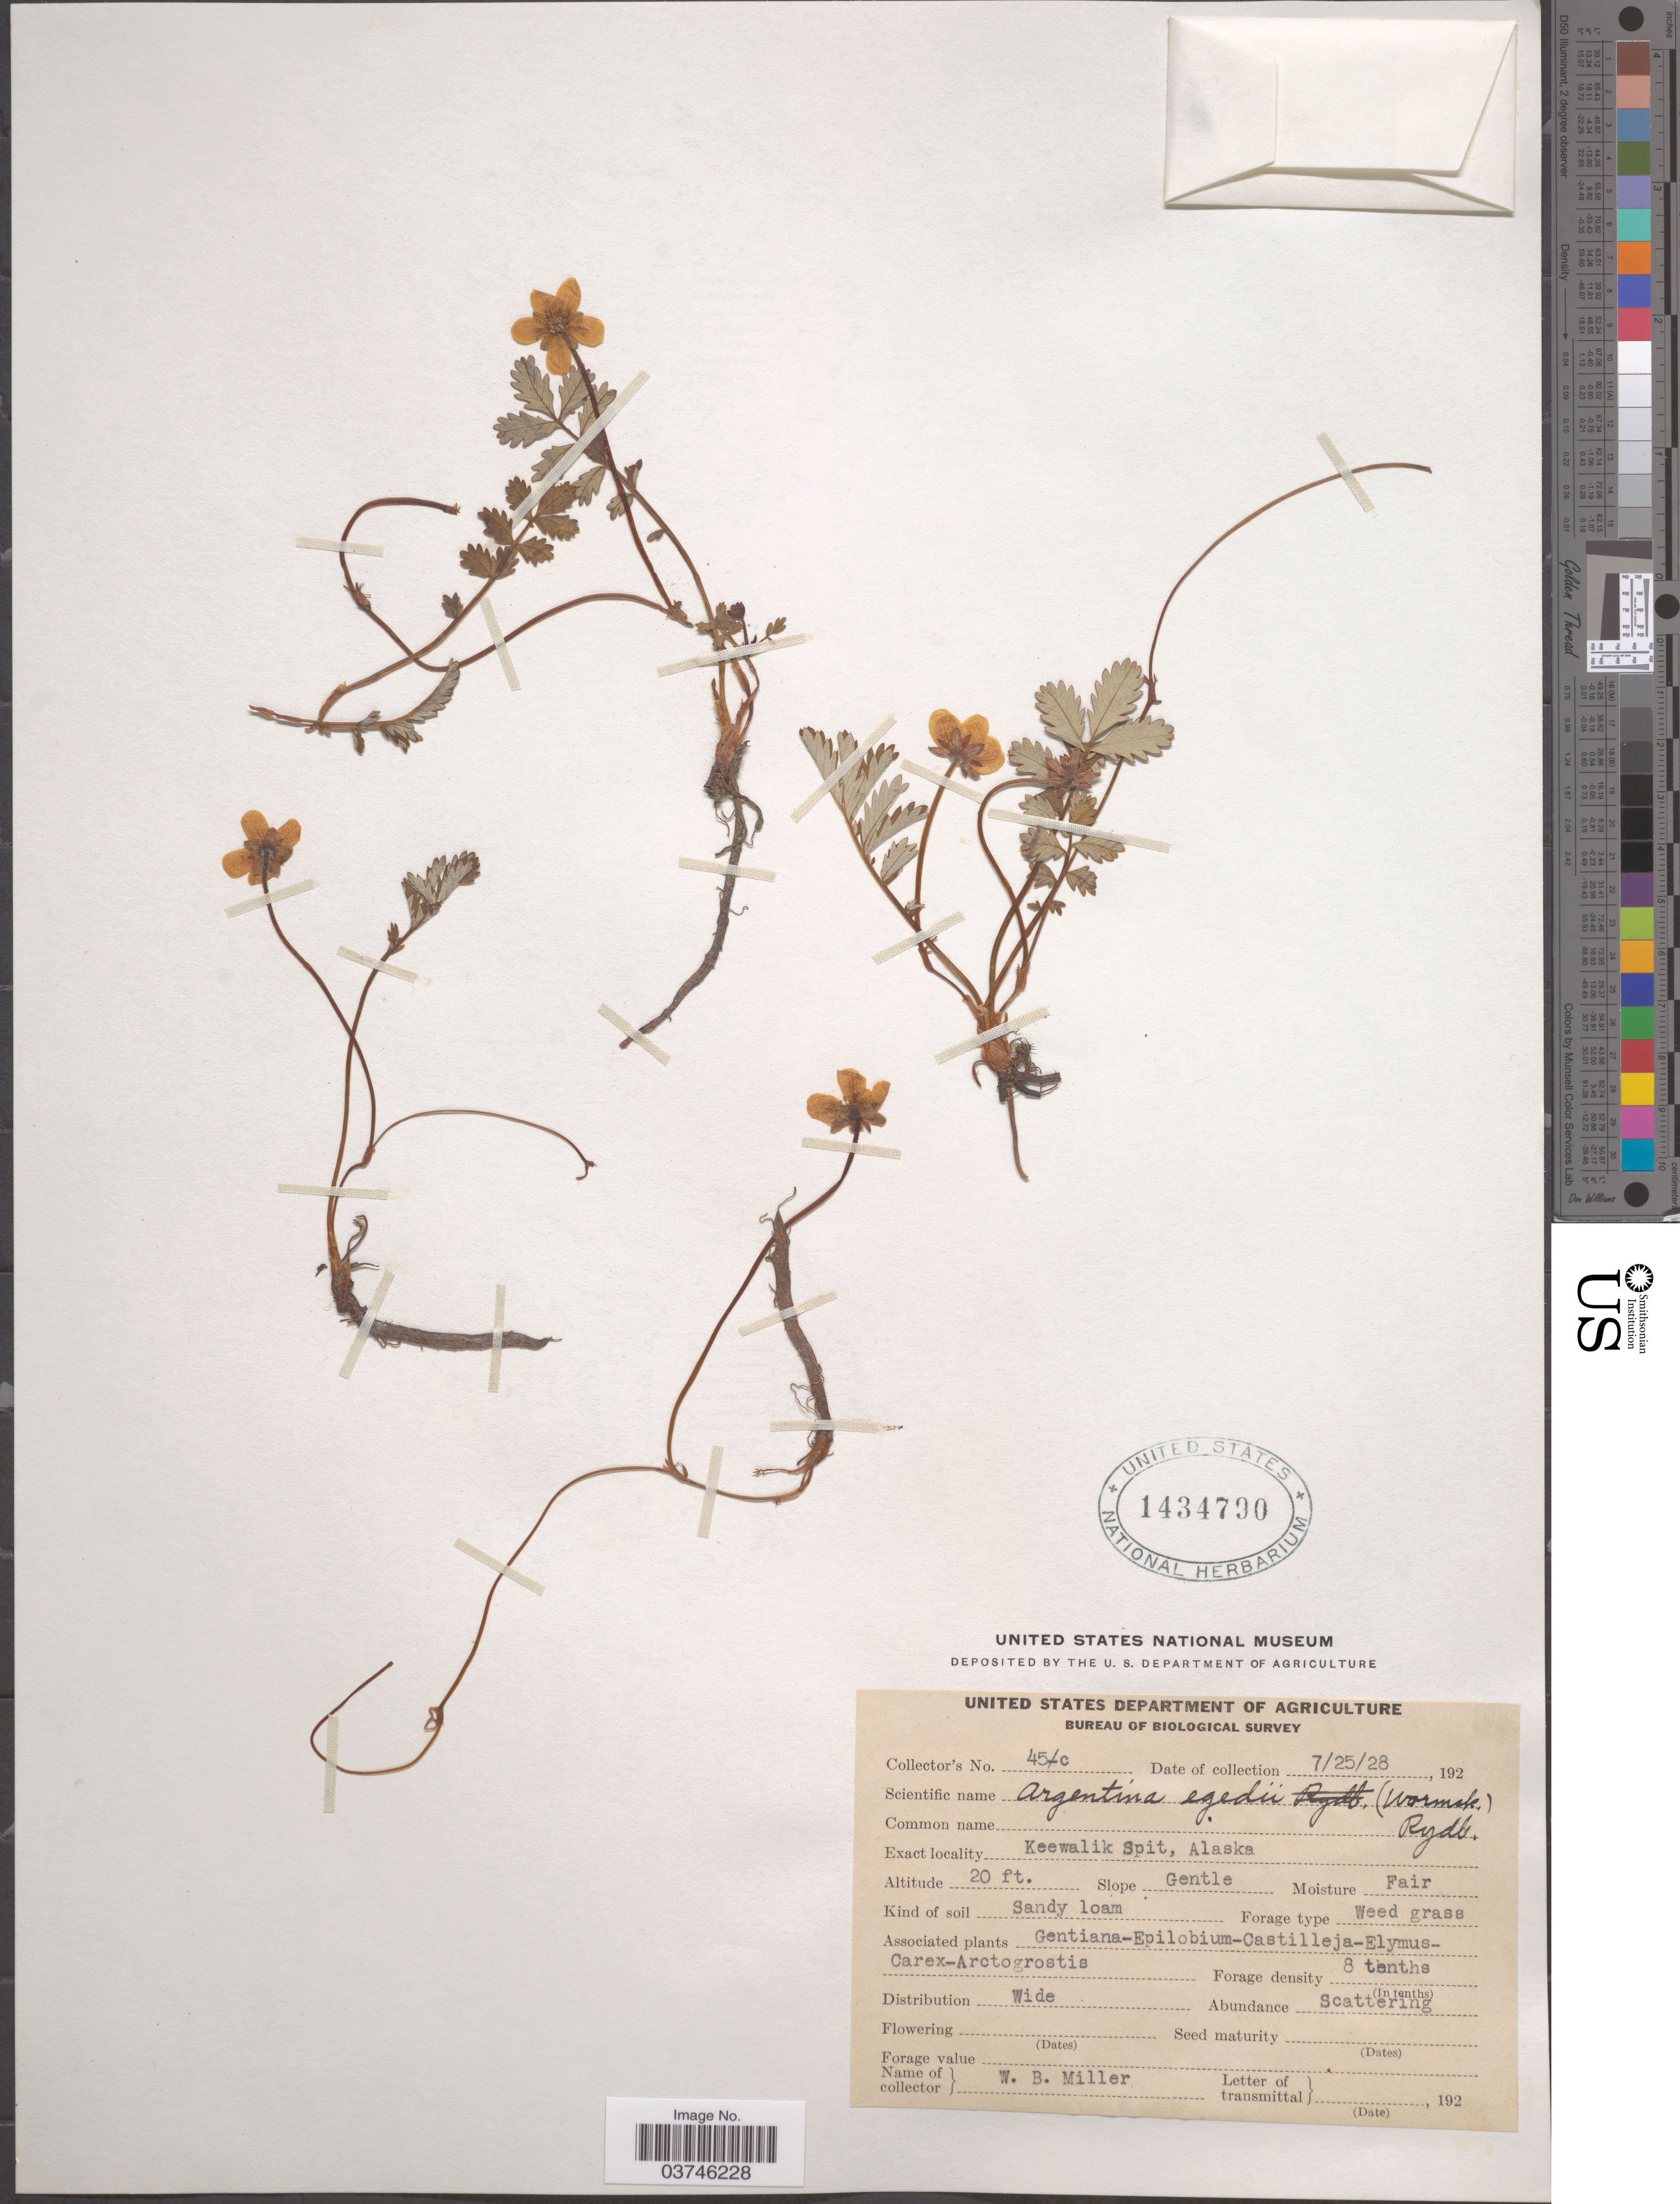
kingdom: Plantae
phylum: Tracheophyta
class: Magnoliopsida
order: Rosales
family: Rosaceae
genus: Argentina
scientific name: Argentina egedii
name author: (Wormsk. ex Oeder) Rydb.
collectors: W. Miller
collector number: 45-c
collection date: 1928-07-25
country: United States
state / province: Alaska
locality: Keewalik Spit.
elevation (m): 6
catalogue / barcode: US 1434790